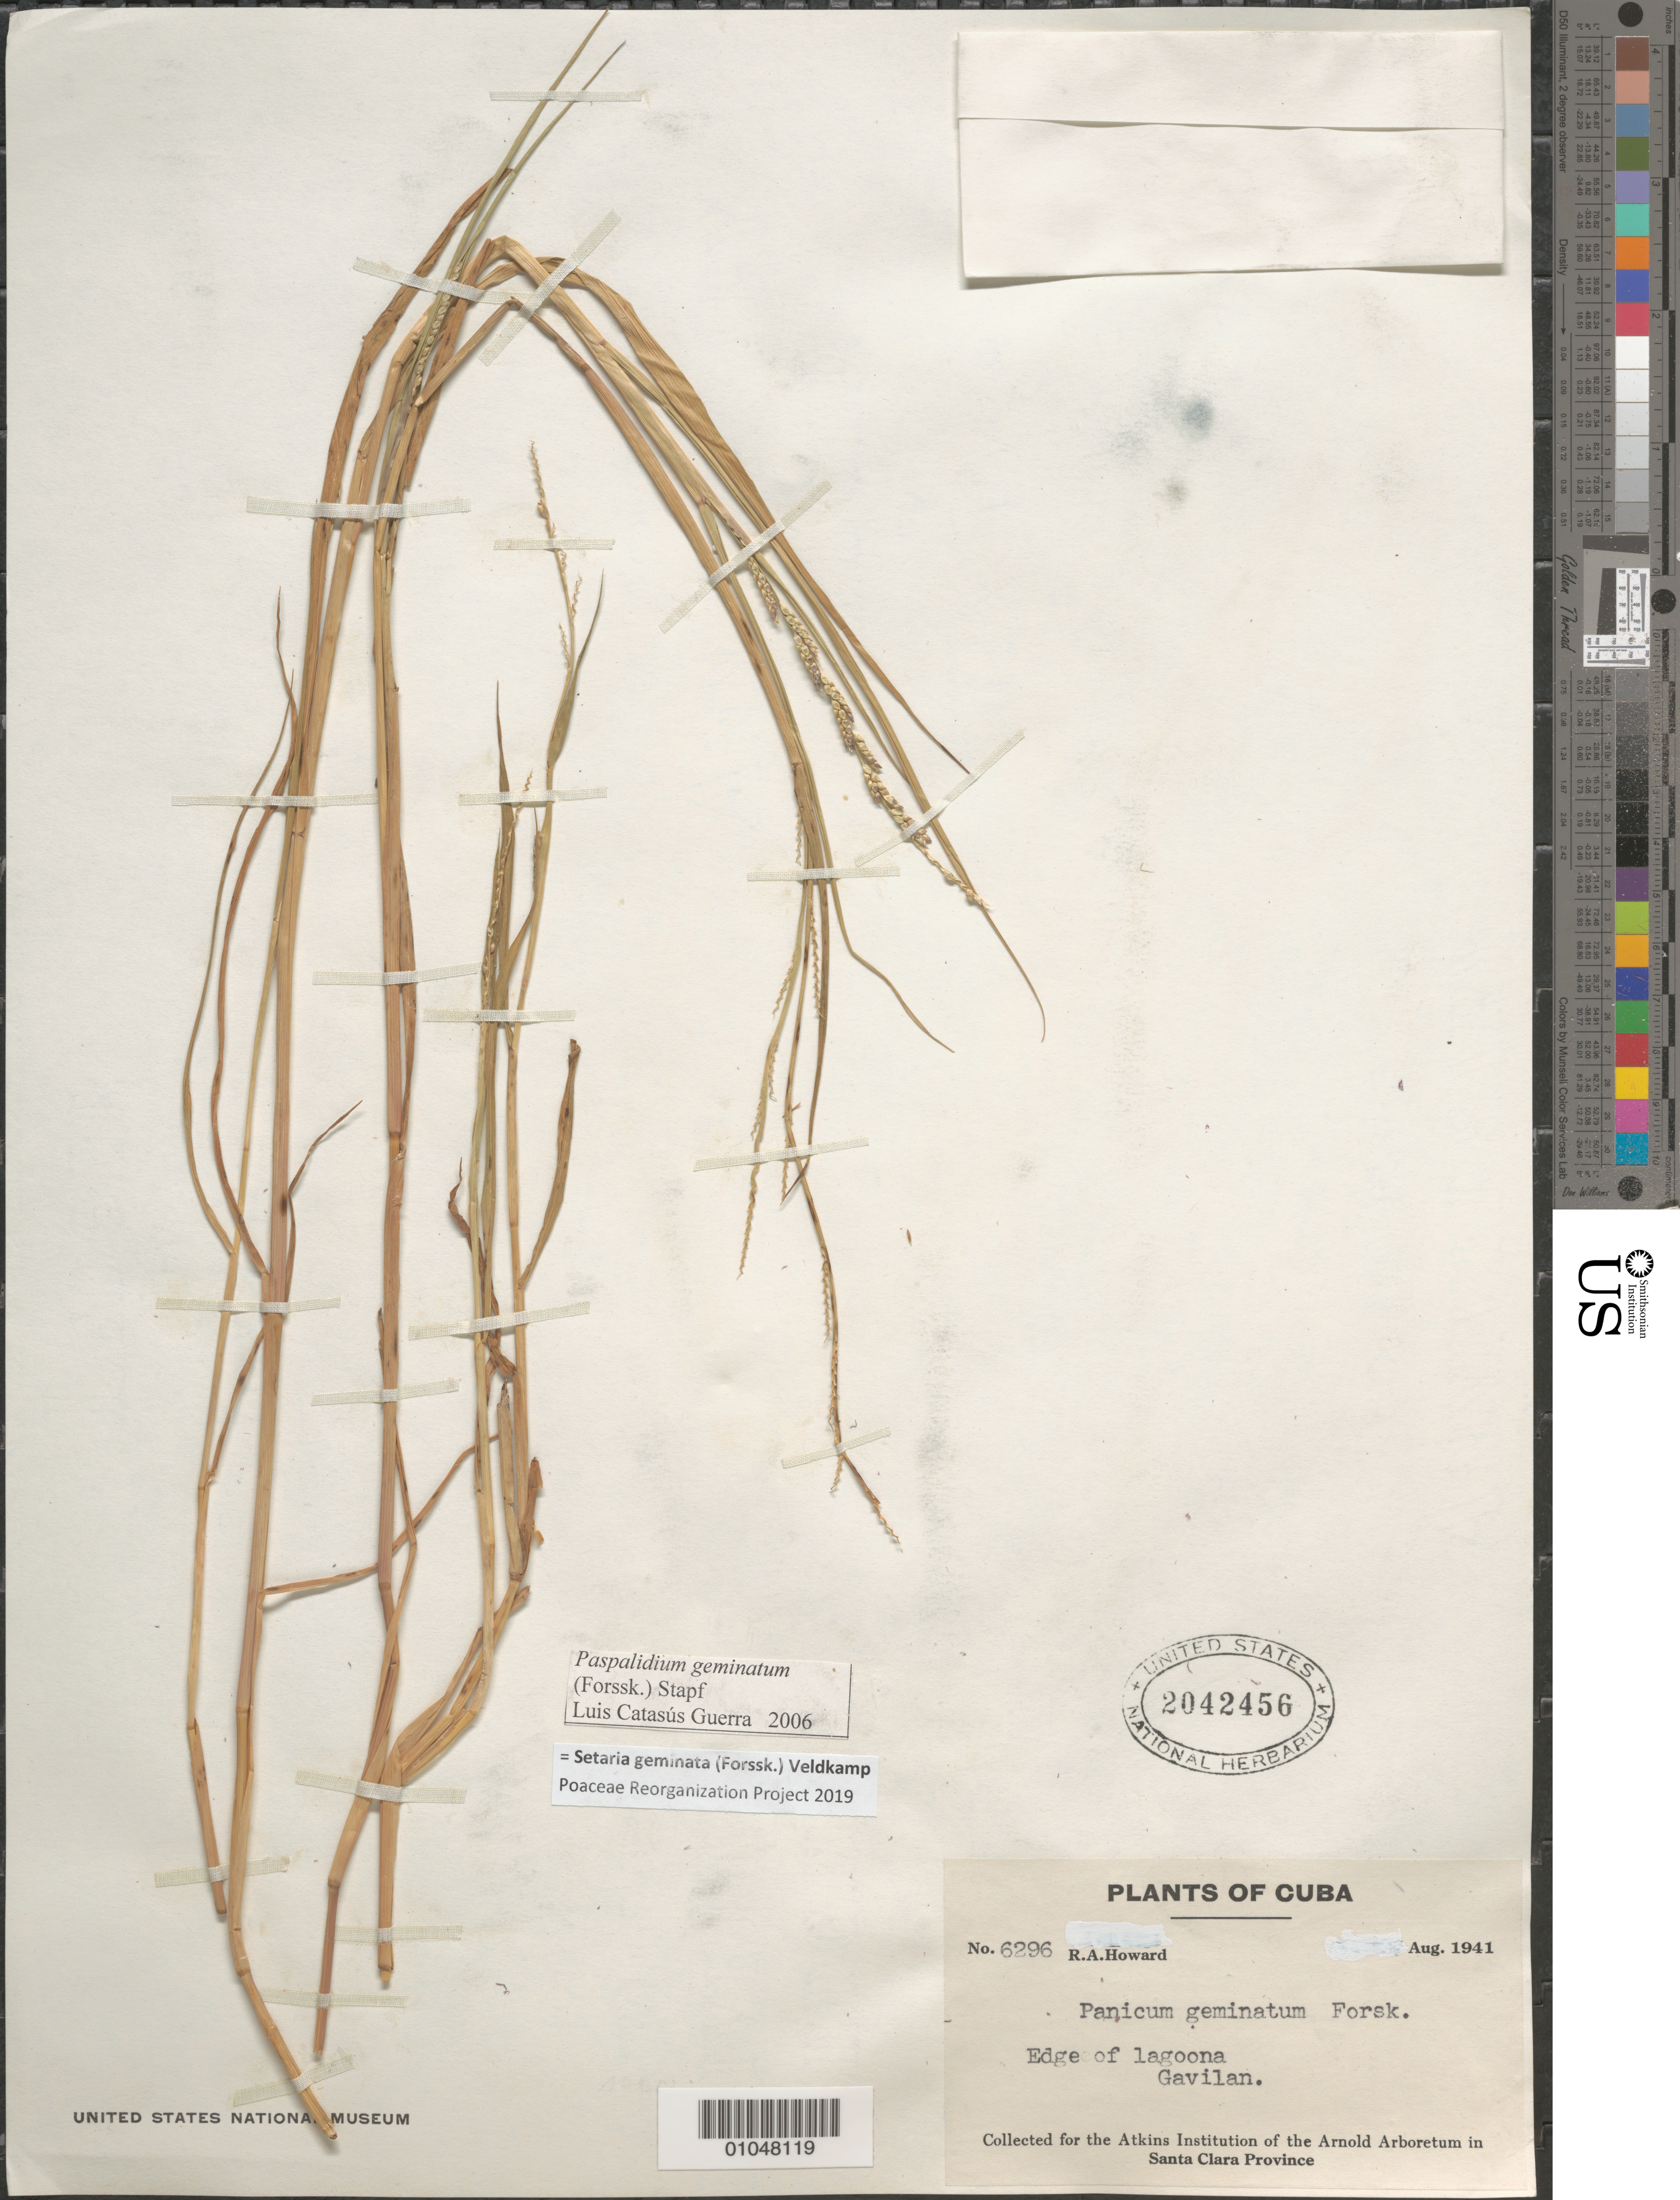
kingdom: Plantae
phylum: Tracheophyta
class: Liliopsida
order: Poales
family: Poaceae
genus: Panicum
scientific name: Panicum geminatum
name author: Forssk.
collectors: R. A. Howard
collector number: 6296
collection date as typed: Aug 1941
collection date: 1941-08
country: Cuba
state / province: Villa Clara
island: Cuba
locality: Edge of lagoon in Gavilan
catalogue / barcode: US 2042456